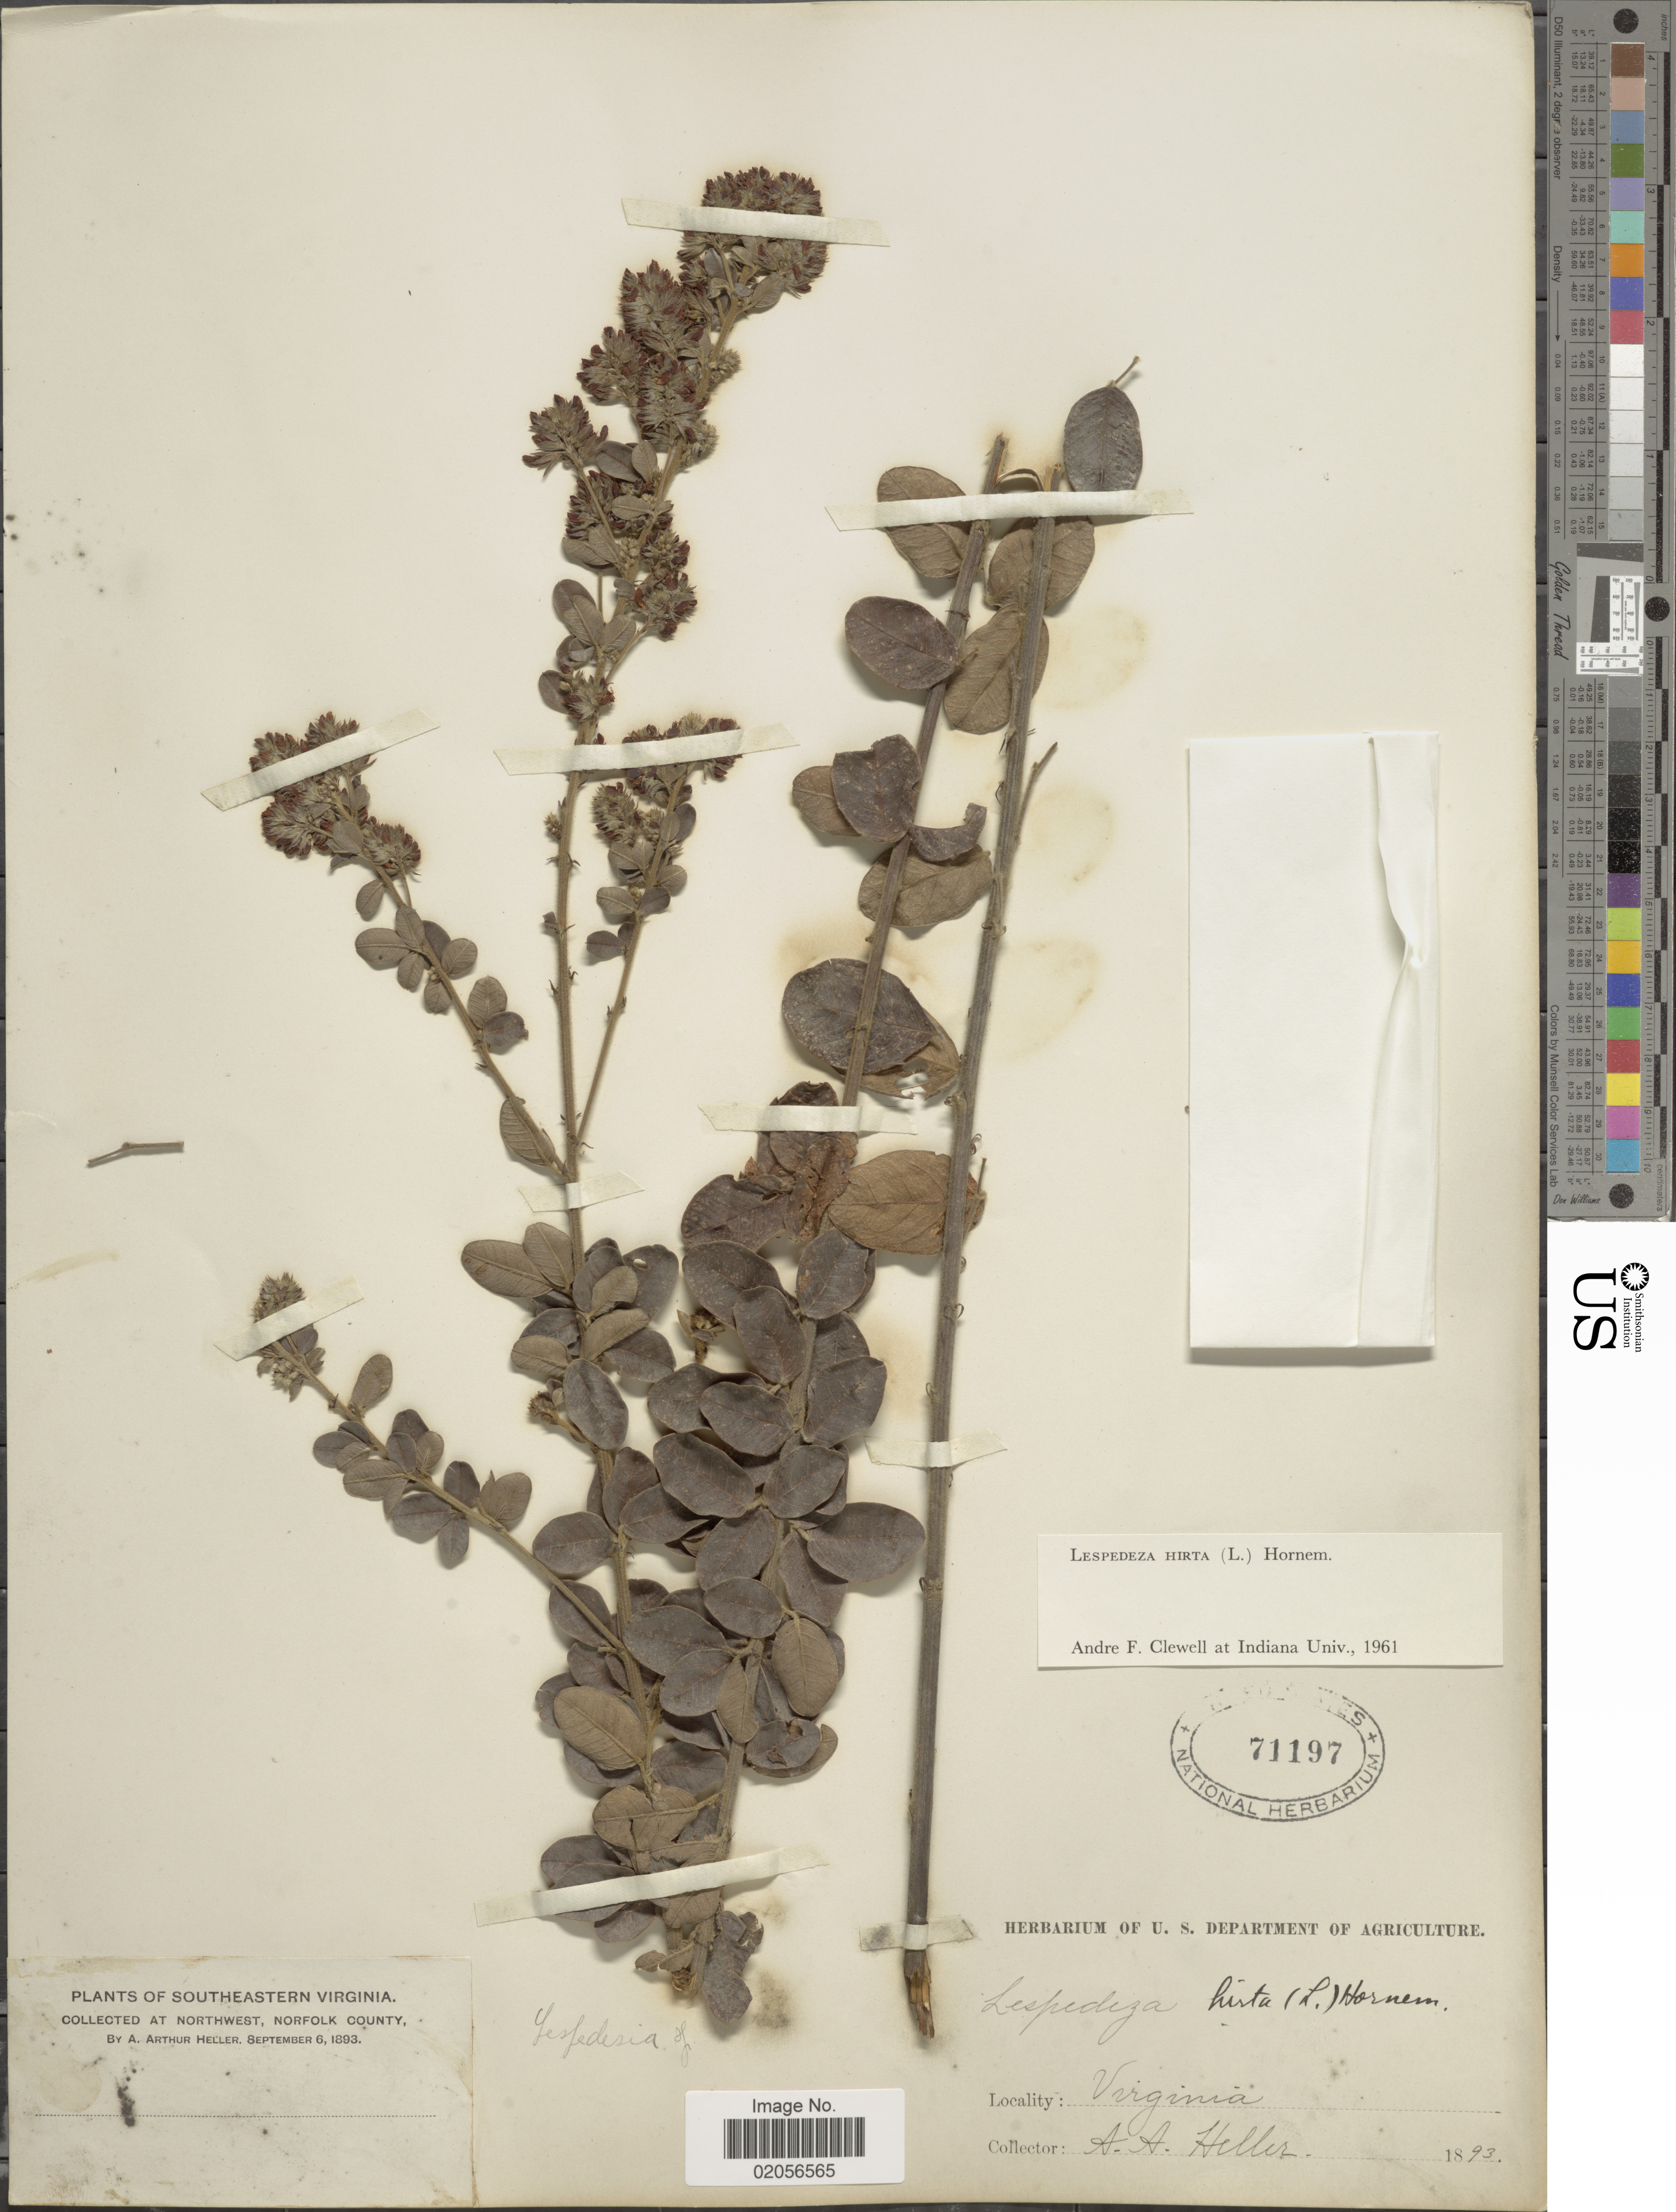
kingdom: Plantae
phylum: Tracheophyta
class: Magnoliopsida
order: Fabales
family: Fabaceae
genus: Lespedeza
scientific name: Lespedeza hirta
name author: (L.) Hornem.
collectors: A. A. Heller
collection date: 1893-09-06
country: United States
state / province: Virginia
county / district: City of Norfolk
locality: Southeastern Virginia, At Northwest, Norfolk County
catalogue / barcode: US 71197